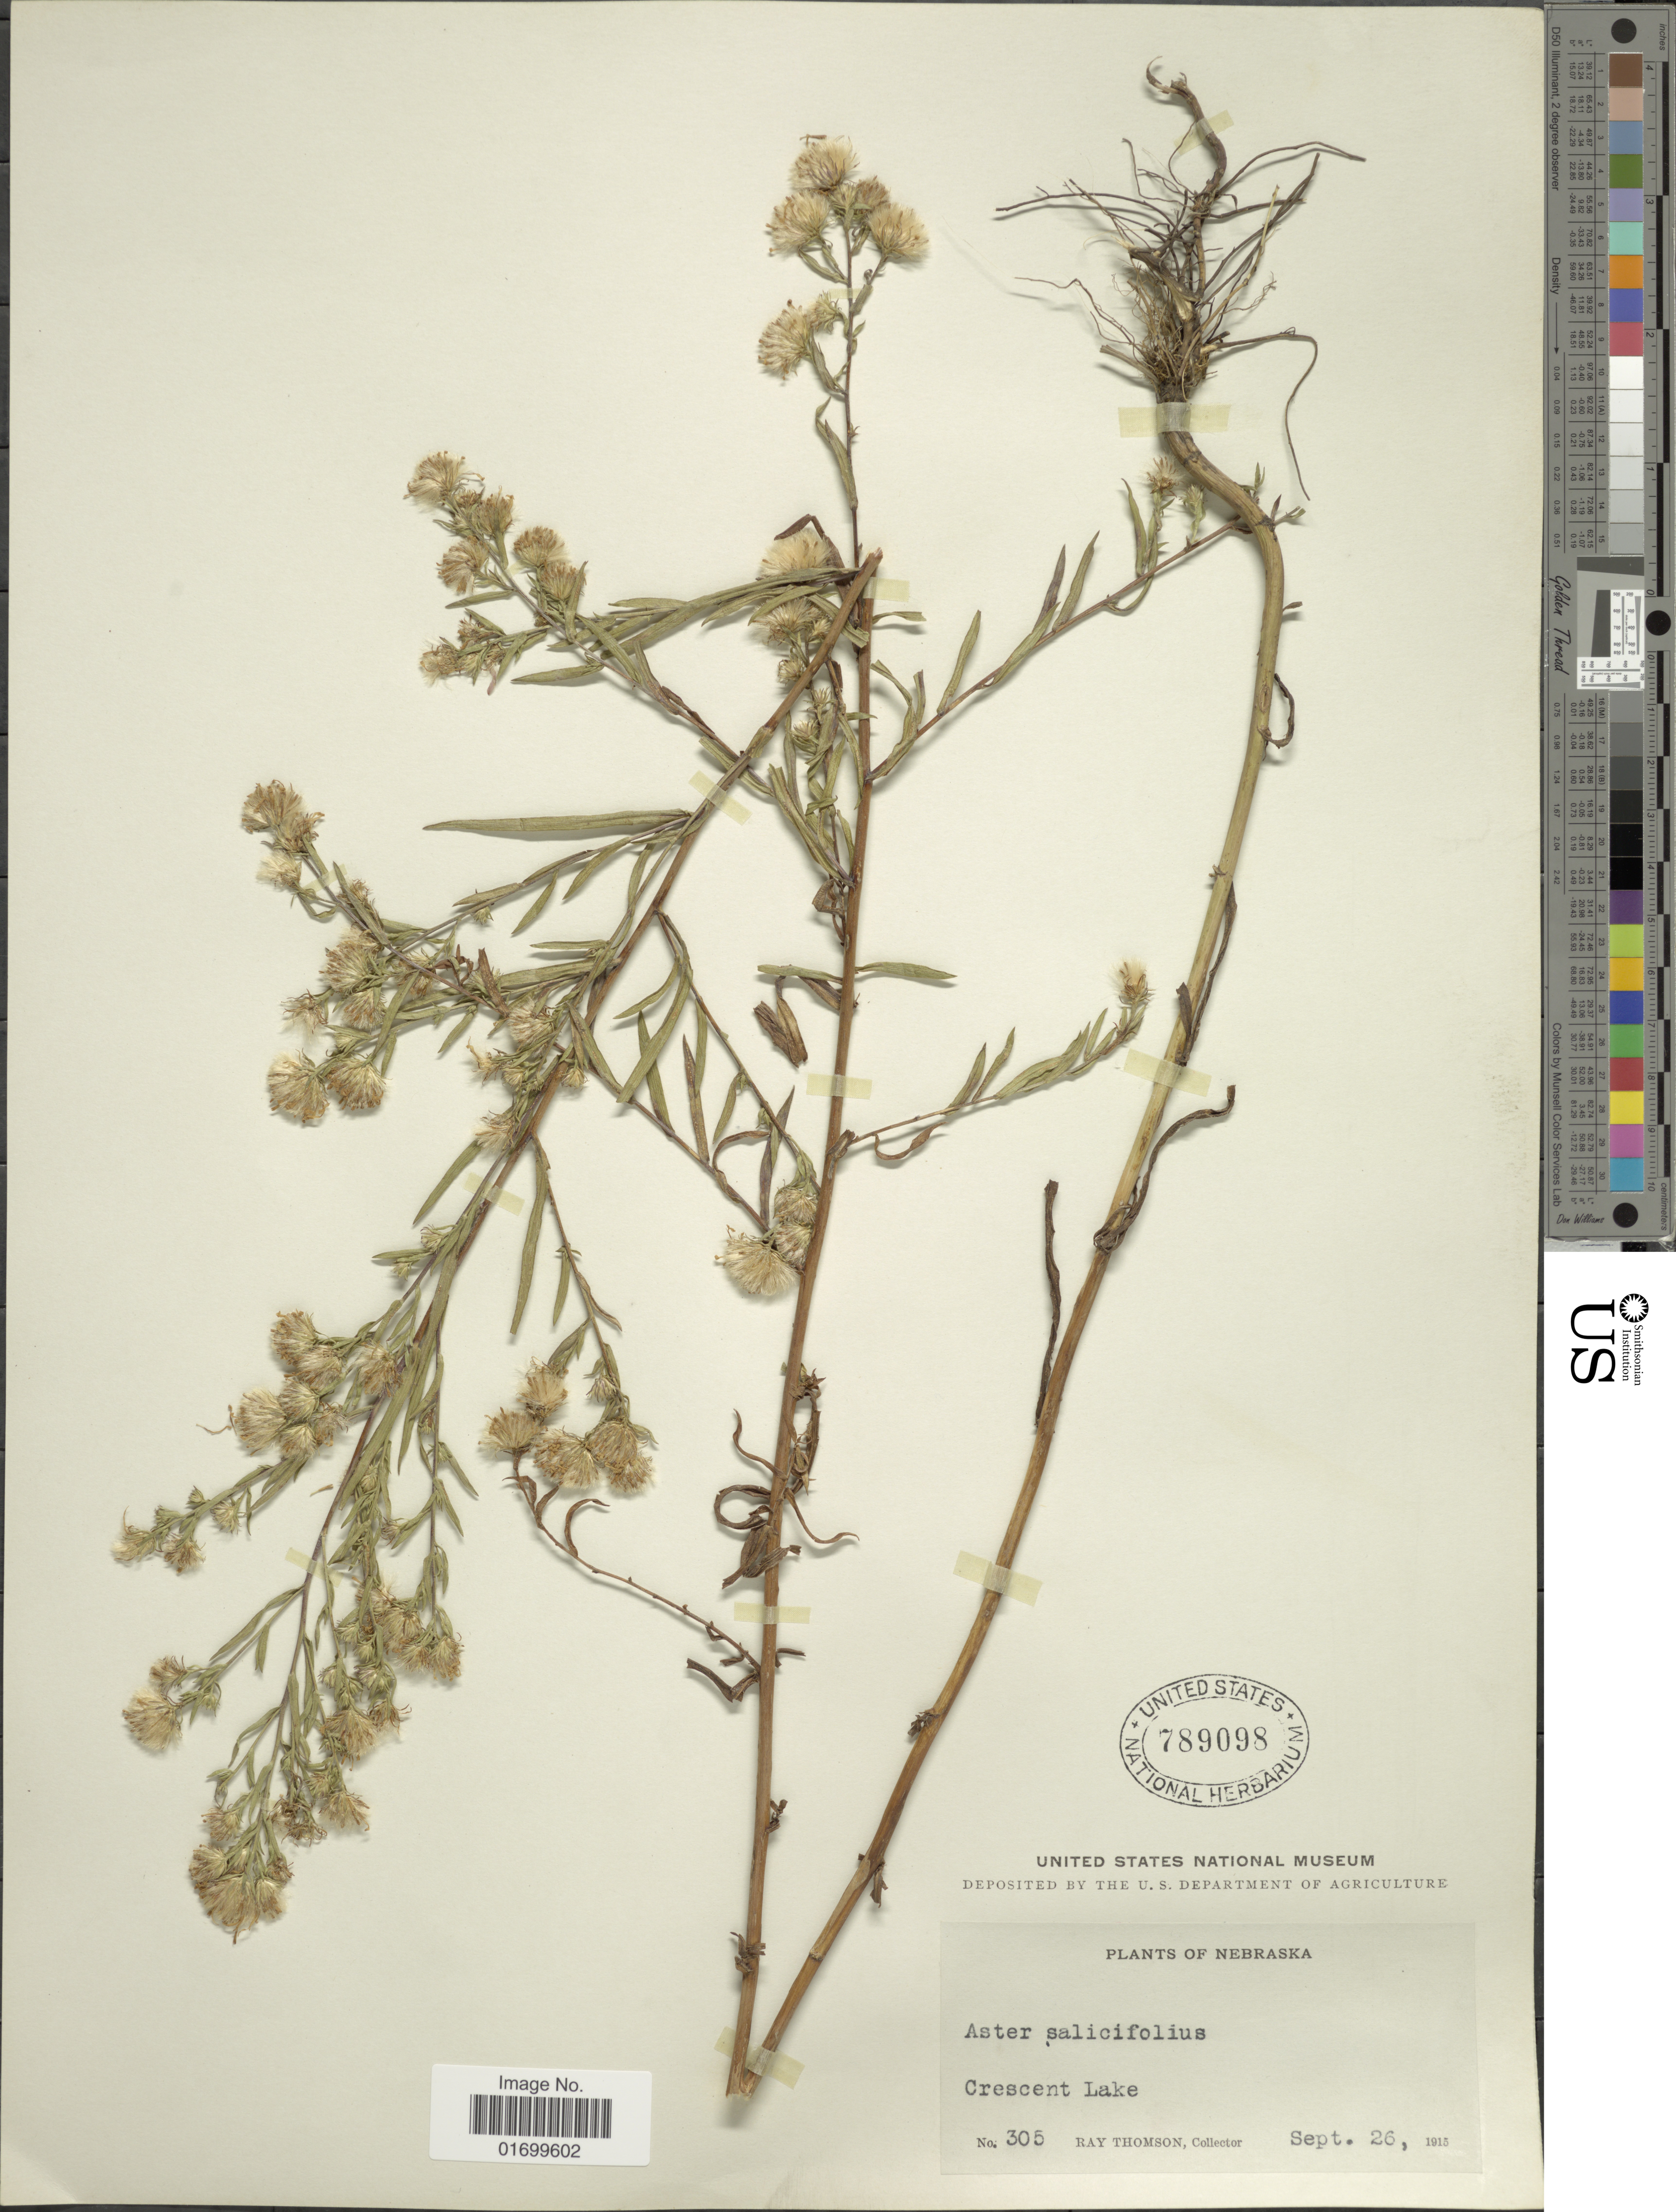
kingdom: Plantae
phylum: Tracheophyta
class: Magnoliopsida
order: Asterales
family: Asteraceae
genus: Symphyotrichum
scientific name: Symphyotrichum hesperium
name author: (A. Gray) Á. Löve & D. Löve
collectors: R. Thomson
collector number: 305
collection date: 1915-09-26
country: United States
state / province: Nebraska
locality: Crescent Lake.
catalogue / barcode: US 789098